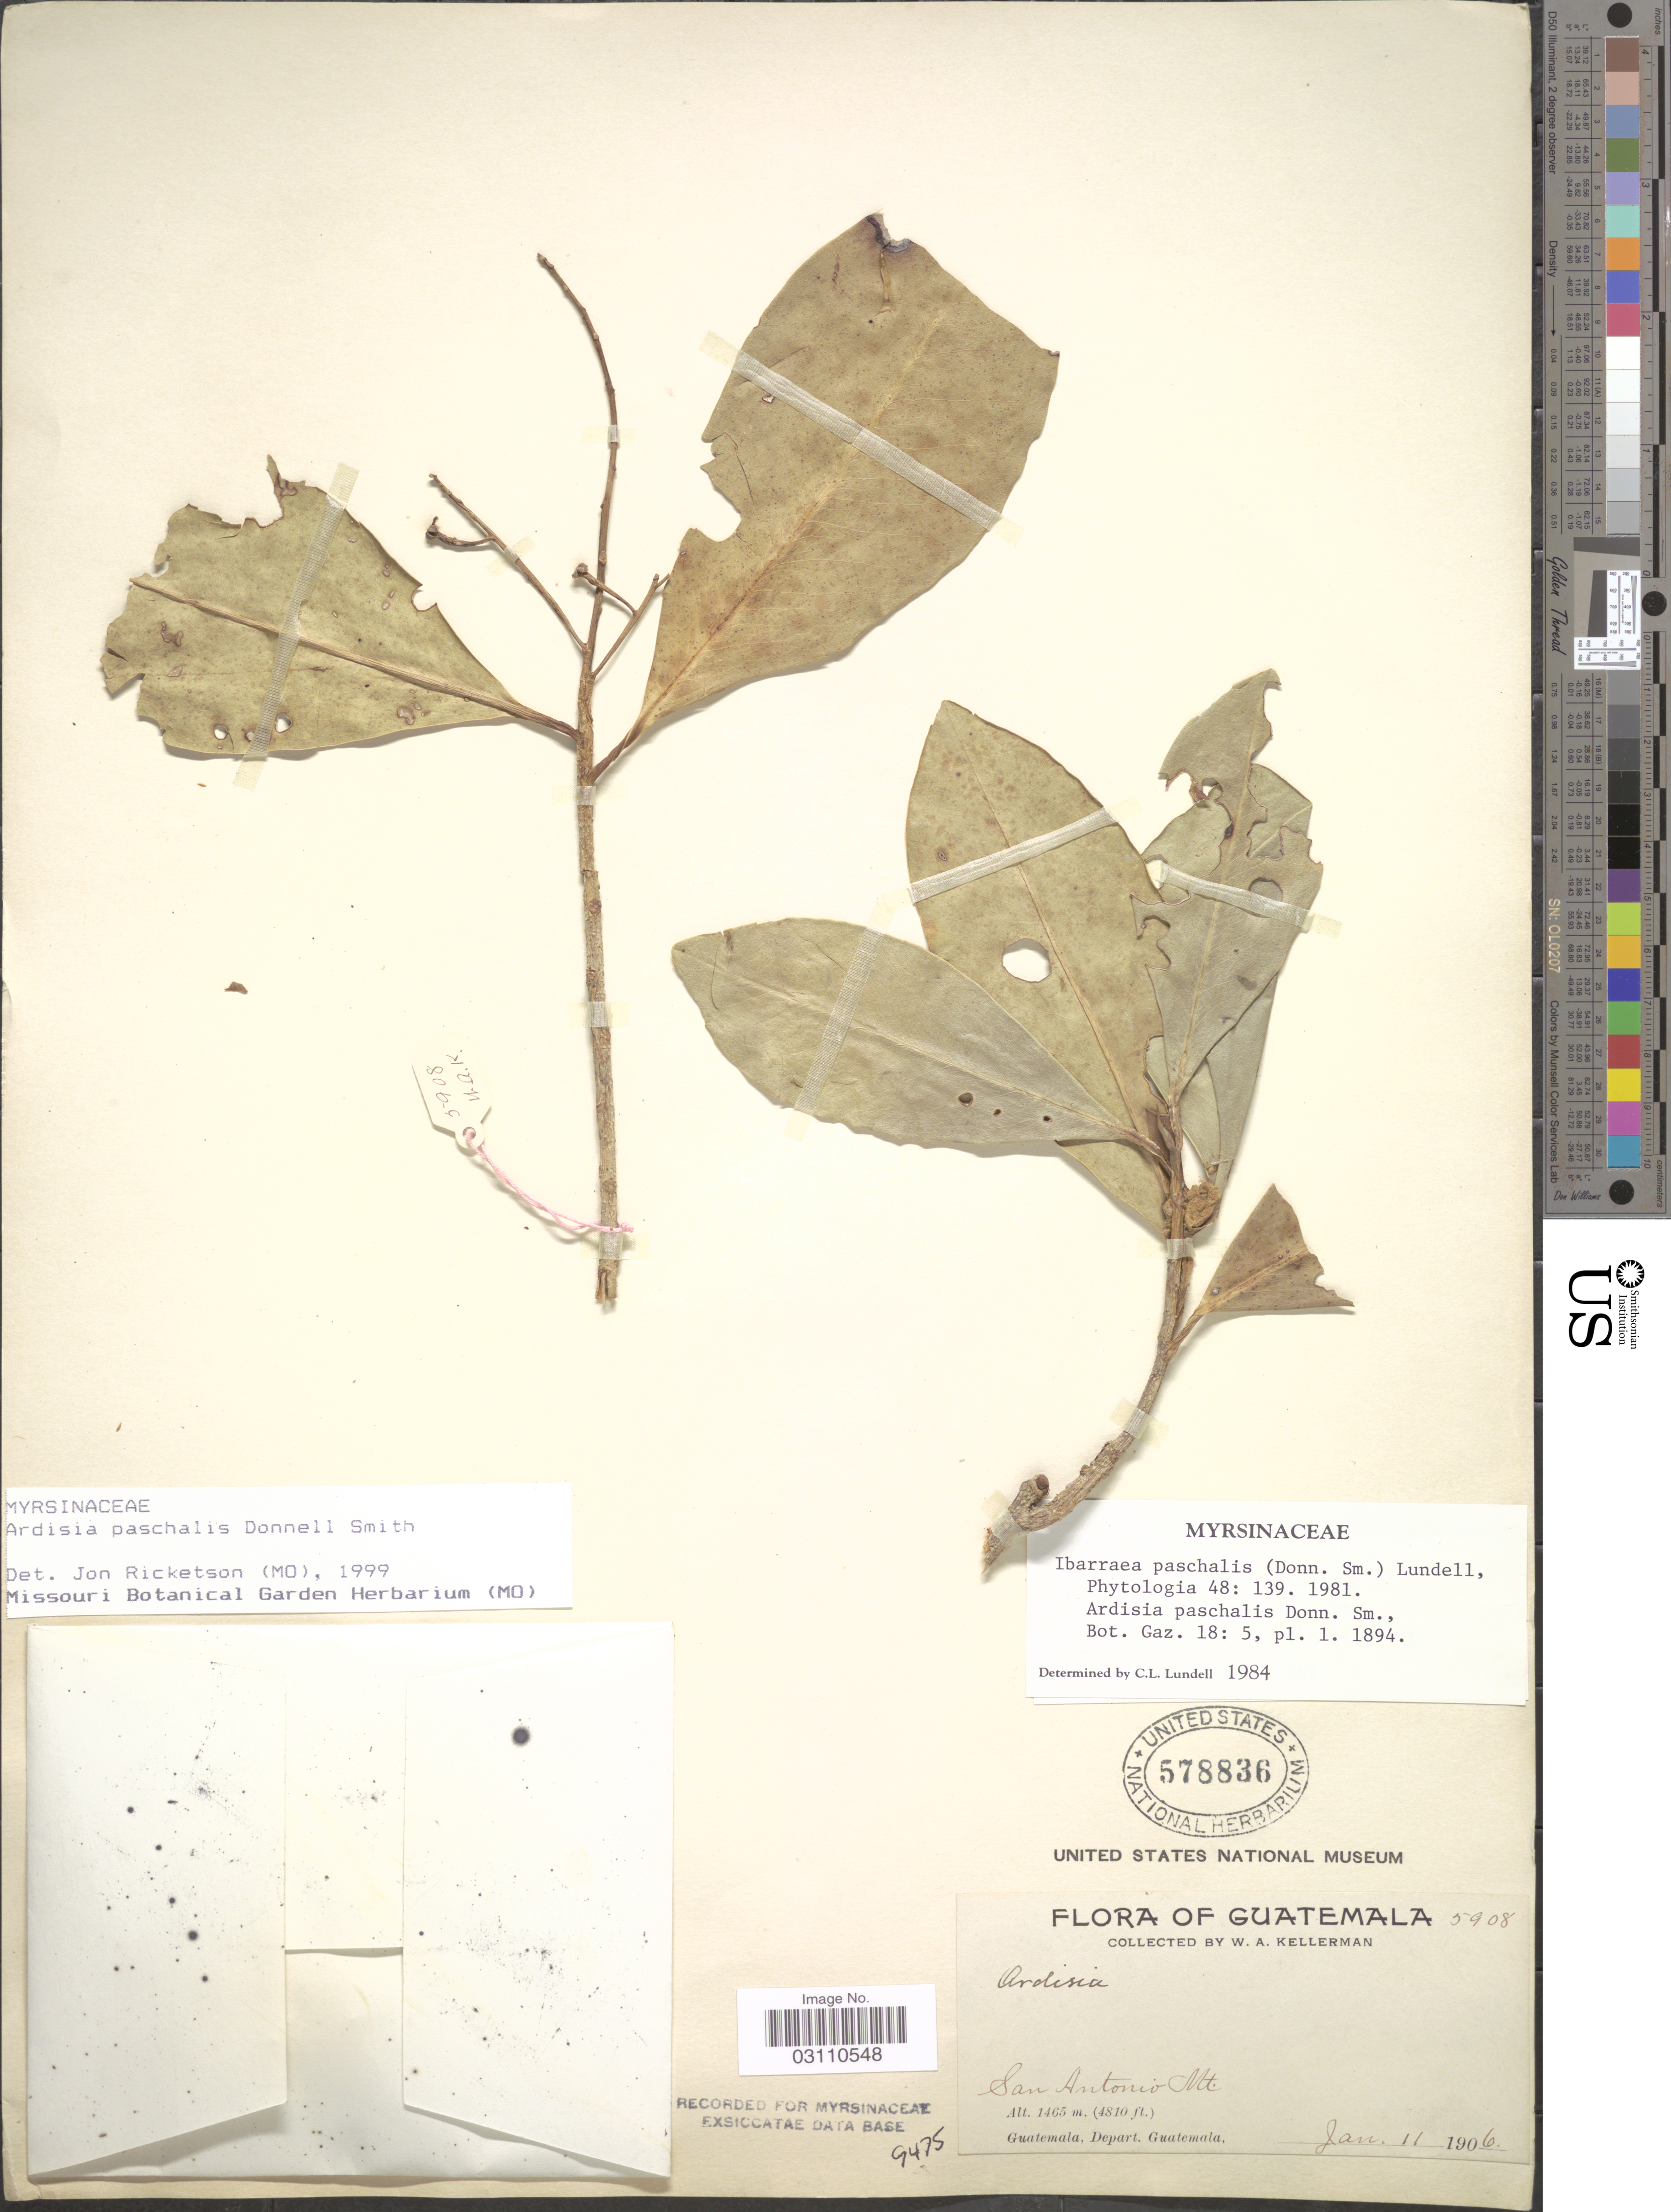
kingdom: Plantae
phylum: Tracheophyta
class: Magnoliopsida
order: Ericales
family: Primulaceae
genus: Ardisia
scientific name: Ardisia paschalis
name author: Donn. Sm.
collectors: W. Kellerman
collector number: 5908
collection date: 1906-01-11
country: Guatemala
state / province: Guatemala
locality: San Antonio Mt. Depart. Guatemala.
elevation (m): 1465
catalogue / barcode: US 578836